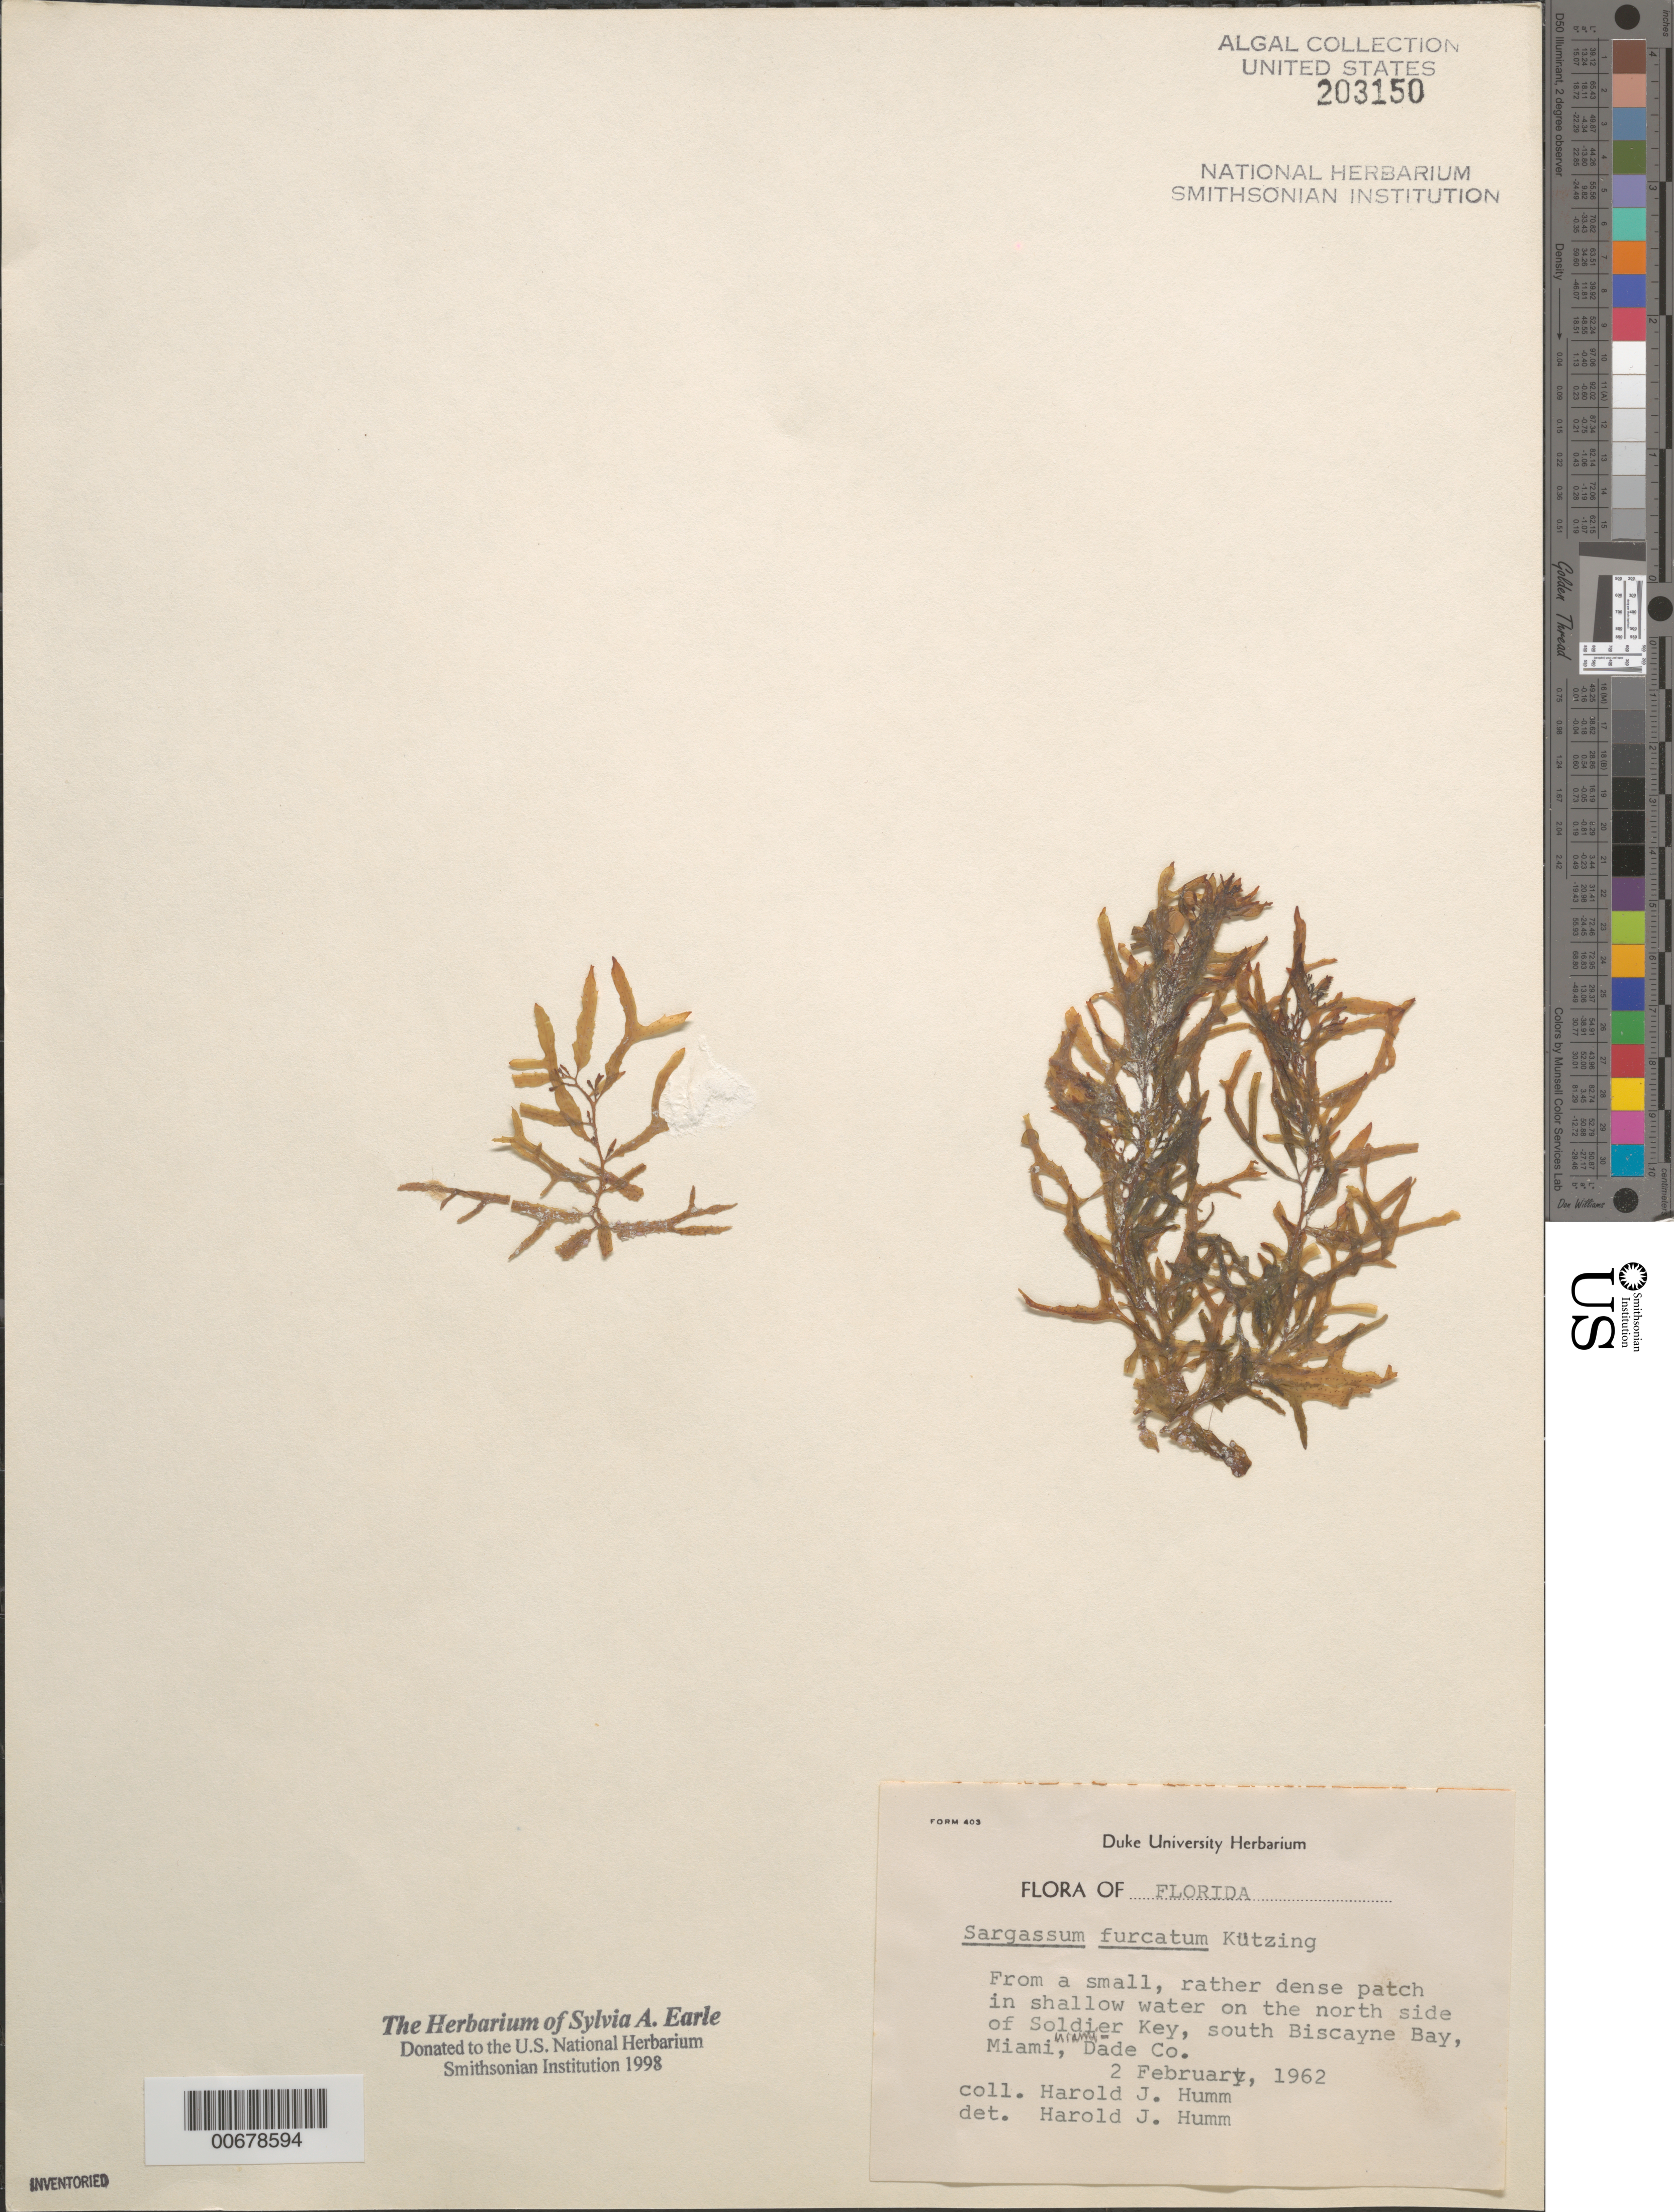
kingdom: Chromista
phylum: Ochrophyta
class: Phaeophyceae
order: Fucales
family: Sargassaceae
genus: Sargassum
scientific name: Sargassum furcatum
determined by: Humm, Harold J.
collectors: H. J. Humm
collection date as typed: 02 Feb 1962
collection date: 1962-02-02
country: United States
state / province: Florida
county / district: Miami-Dade County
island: Soldier Key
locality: South Biscayne Bay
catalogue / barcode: US 203150